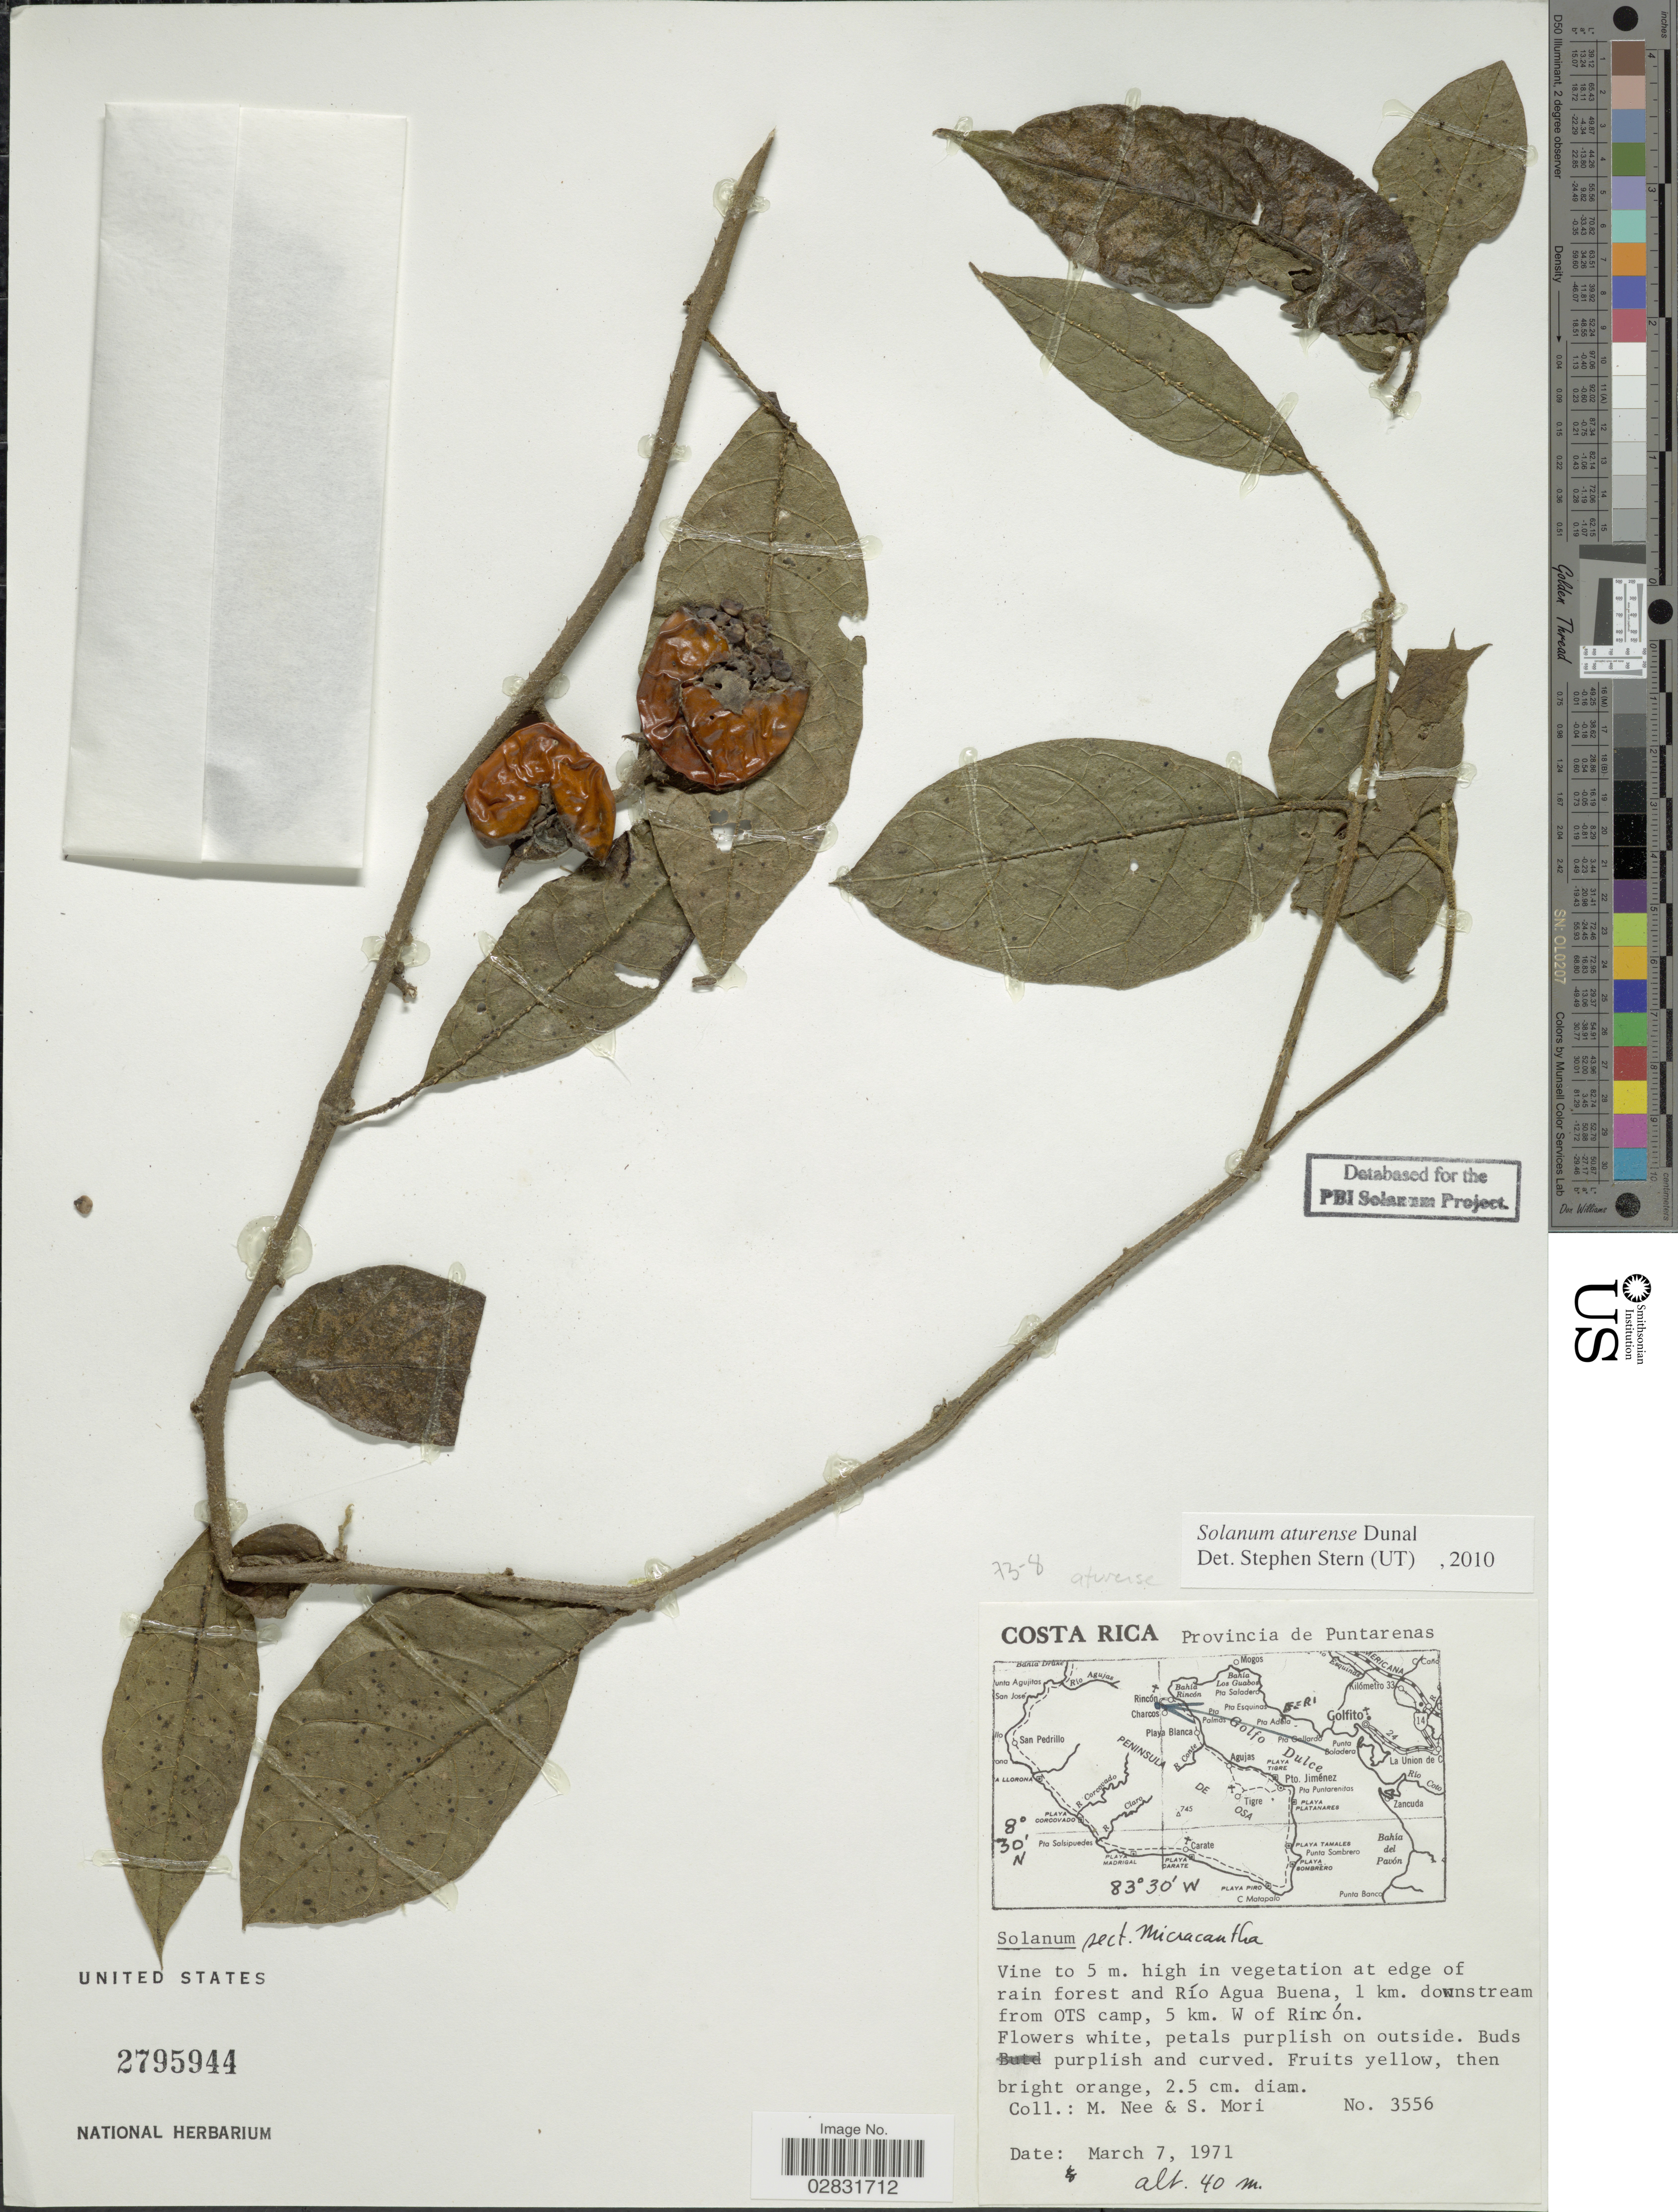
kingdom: Plantae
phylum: Tracheophyta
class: Magnoliopsida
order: Solanales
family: Solanaceae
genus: Solanum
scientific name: Solanum aturense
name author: Humb. & Bonpl. ex Dunal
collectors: M. Nee & S. Mori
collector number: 3556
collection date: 1971-03-07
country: Costa Rica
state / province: Puntarenas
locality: At edge of rain forest and Río Agua Blanca, 1 km. downstream from OTS camp, 5 km. W of Rincón.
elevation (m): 40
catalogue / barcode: US 2795944